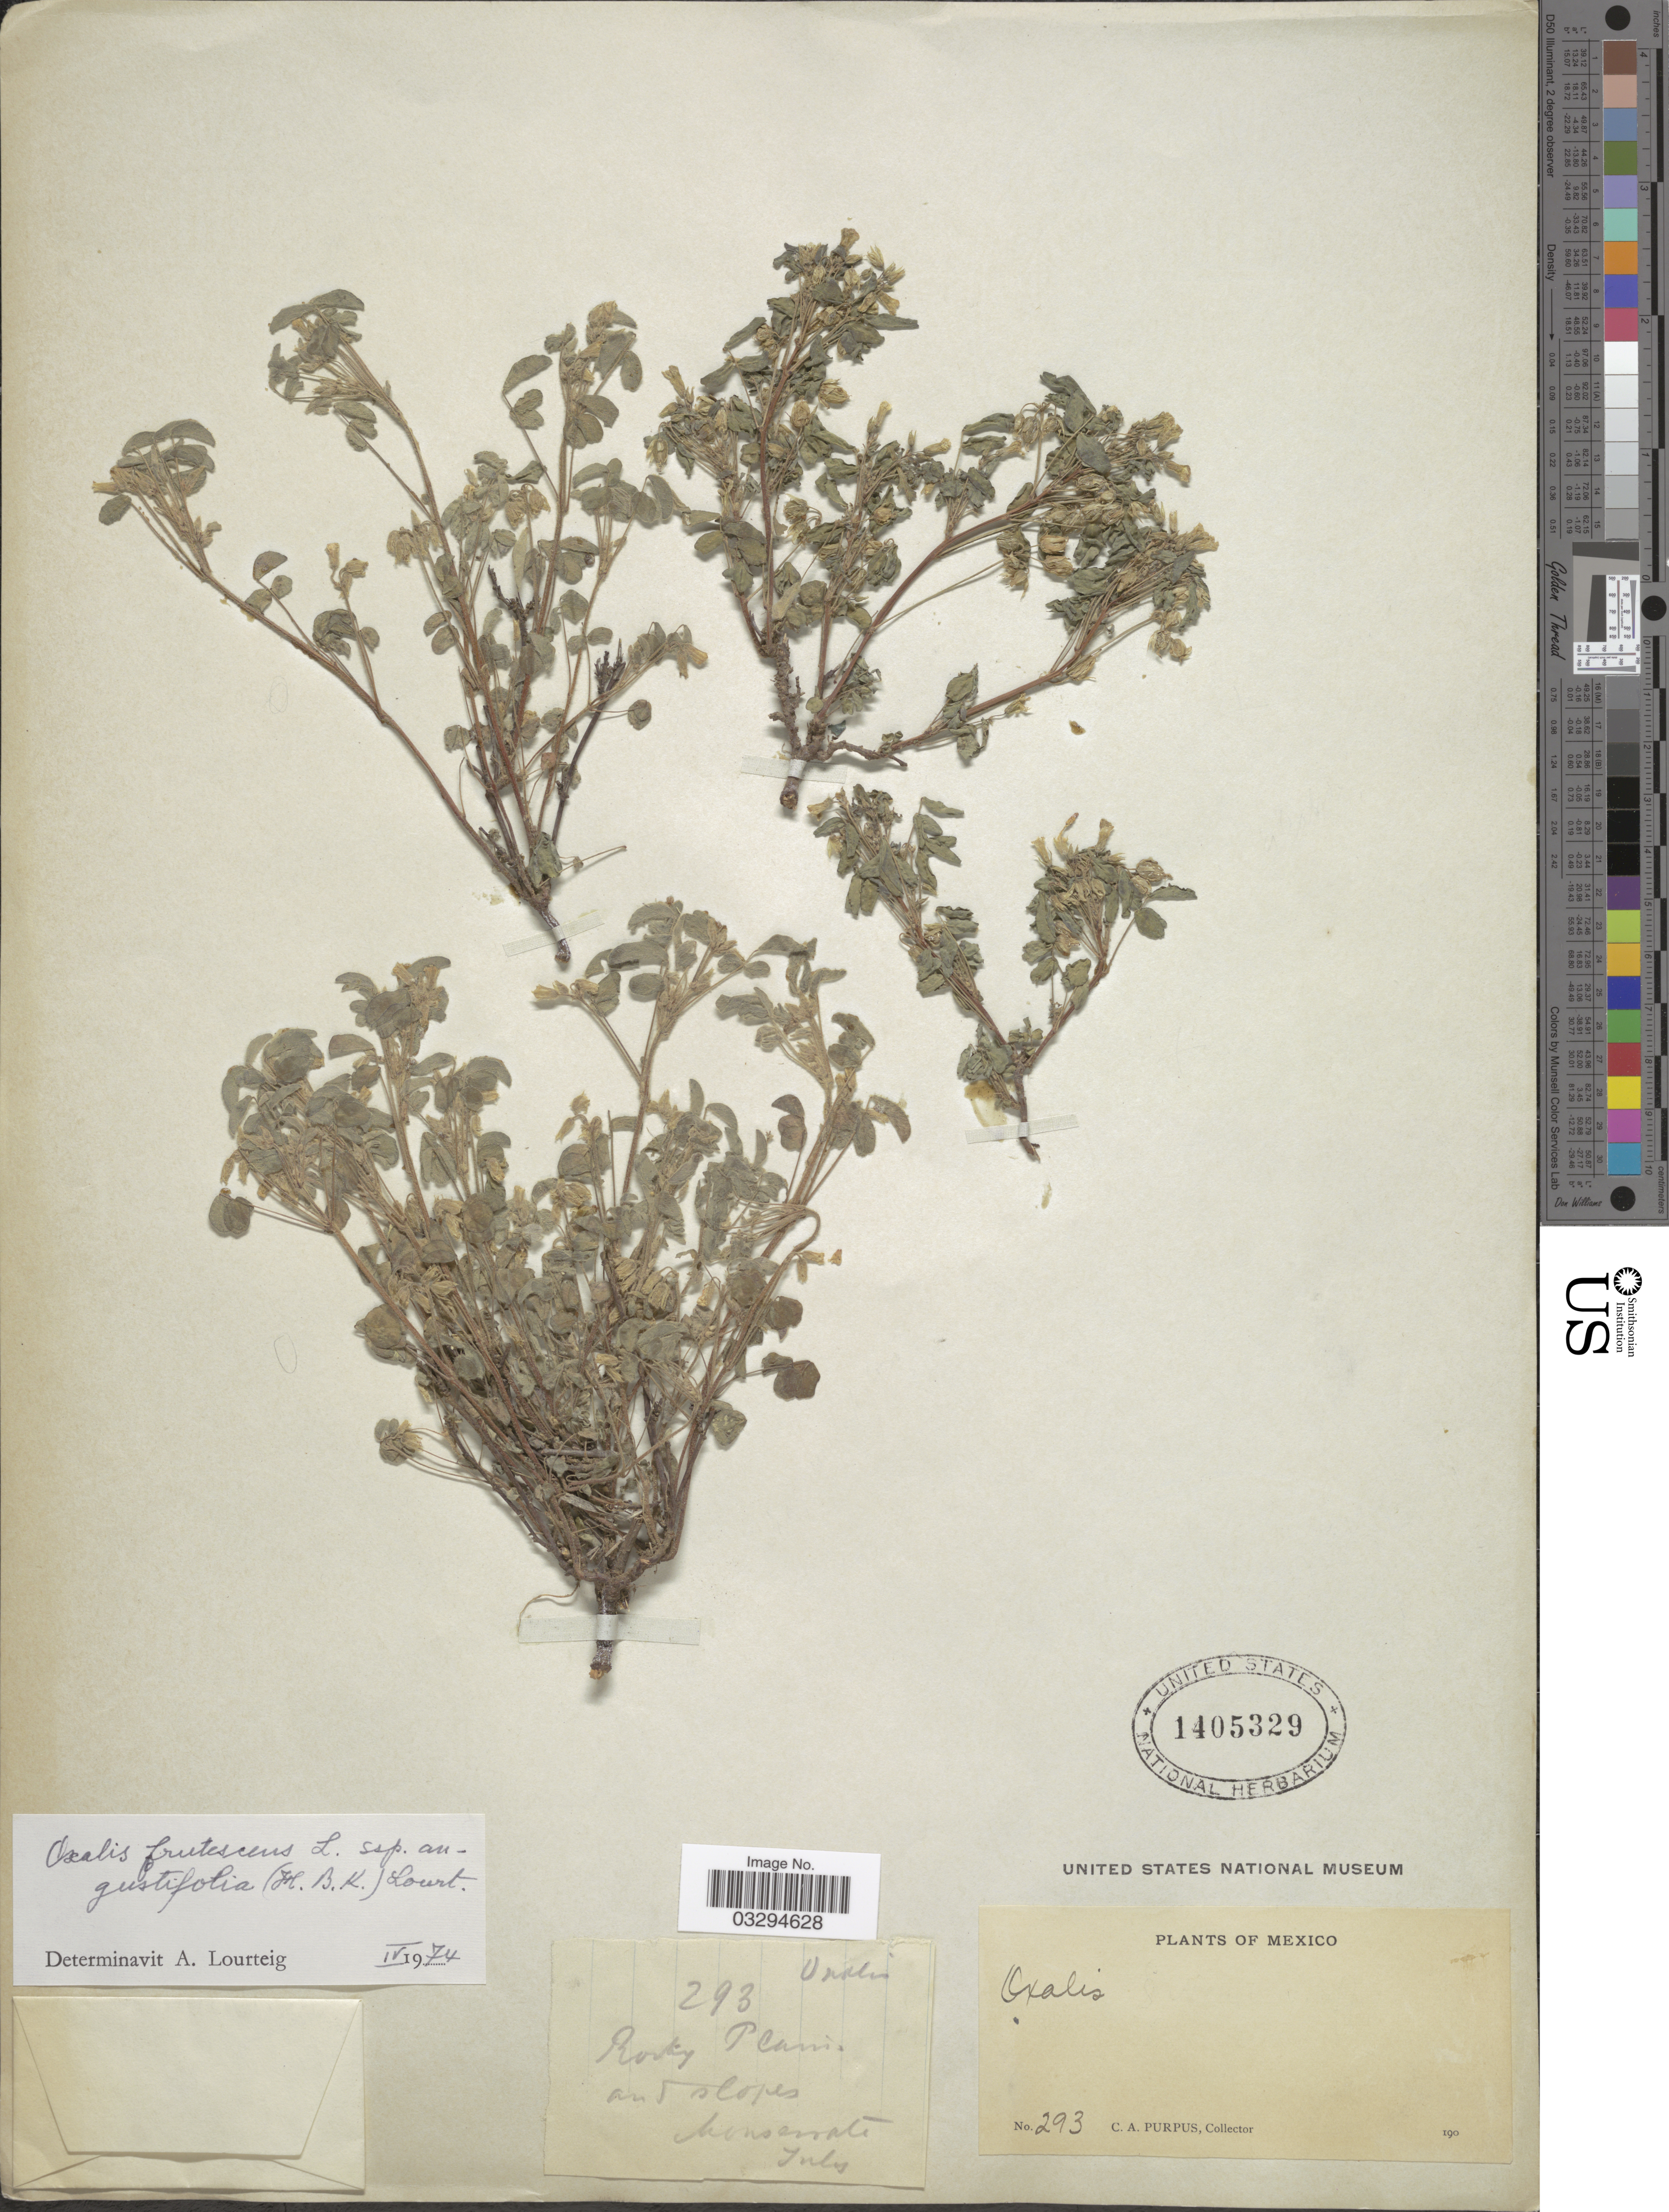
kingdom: Plantae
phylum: Tracheophyta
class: Magnoliopsida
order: Oxalidales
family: Oxalidaceae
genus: Oxalis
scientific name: Oxalis frutescens subsp. angustifolia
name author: (Kunth) Lourteig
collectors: C. A. Purpus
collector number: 293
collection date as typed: July 190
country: Mexico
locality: Rocky Plains and slopes. Monserrate.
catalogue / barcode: US 1405329